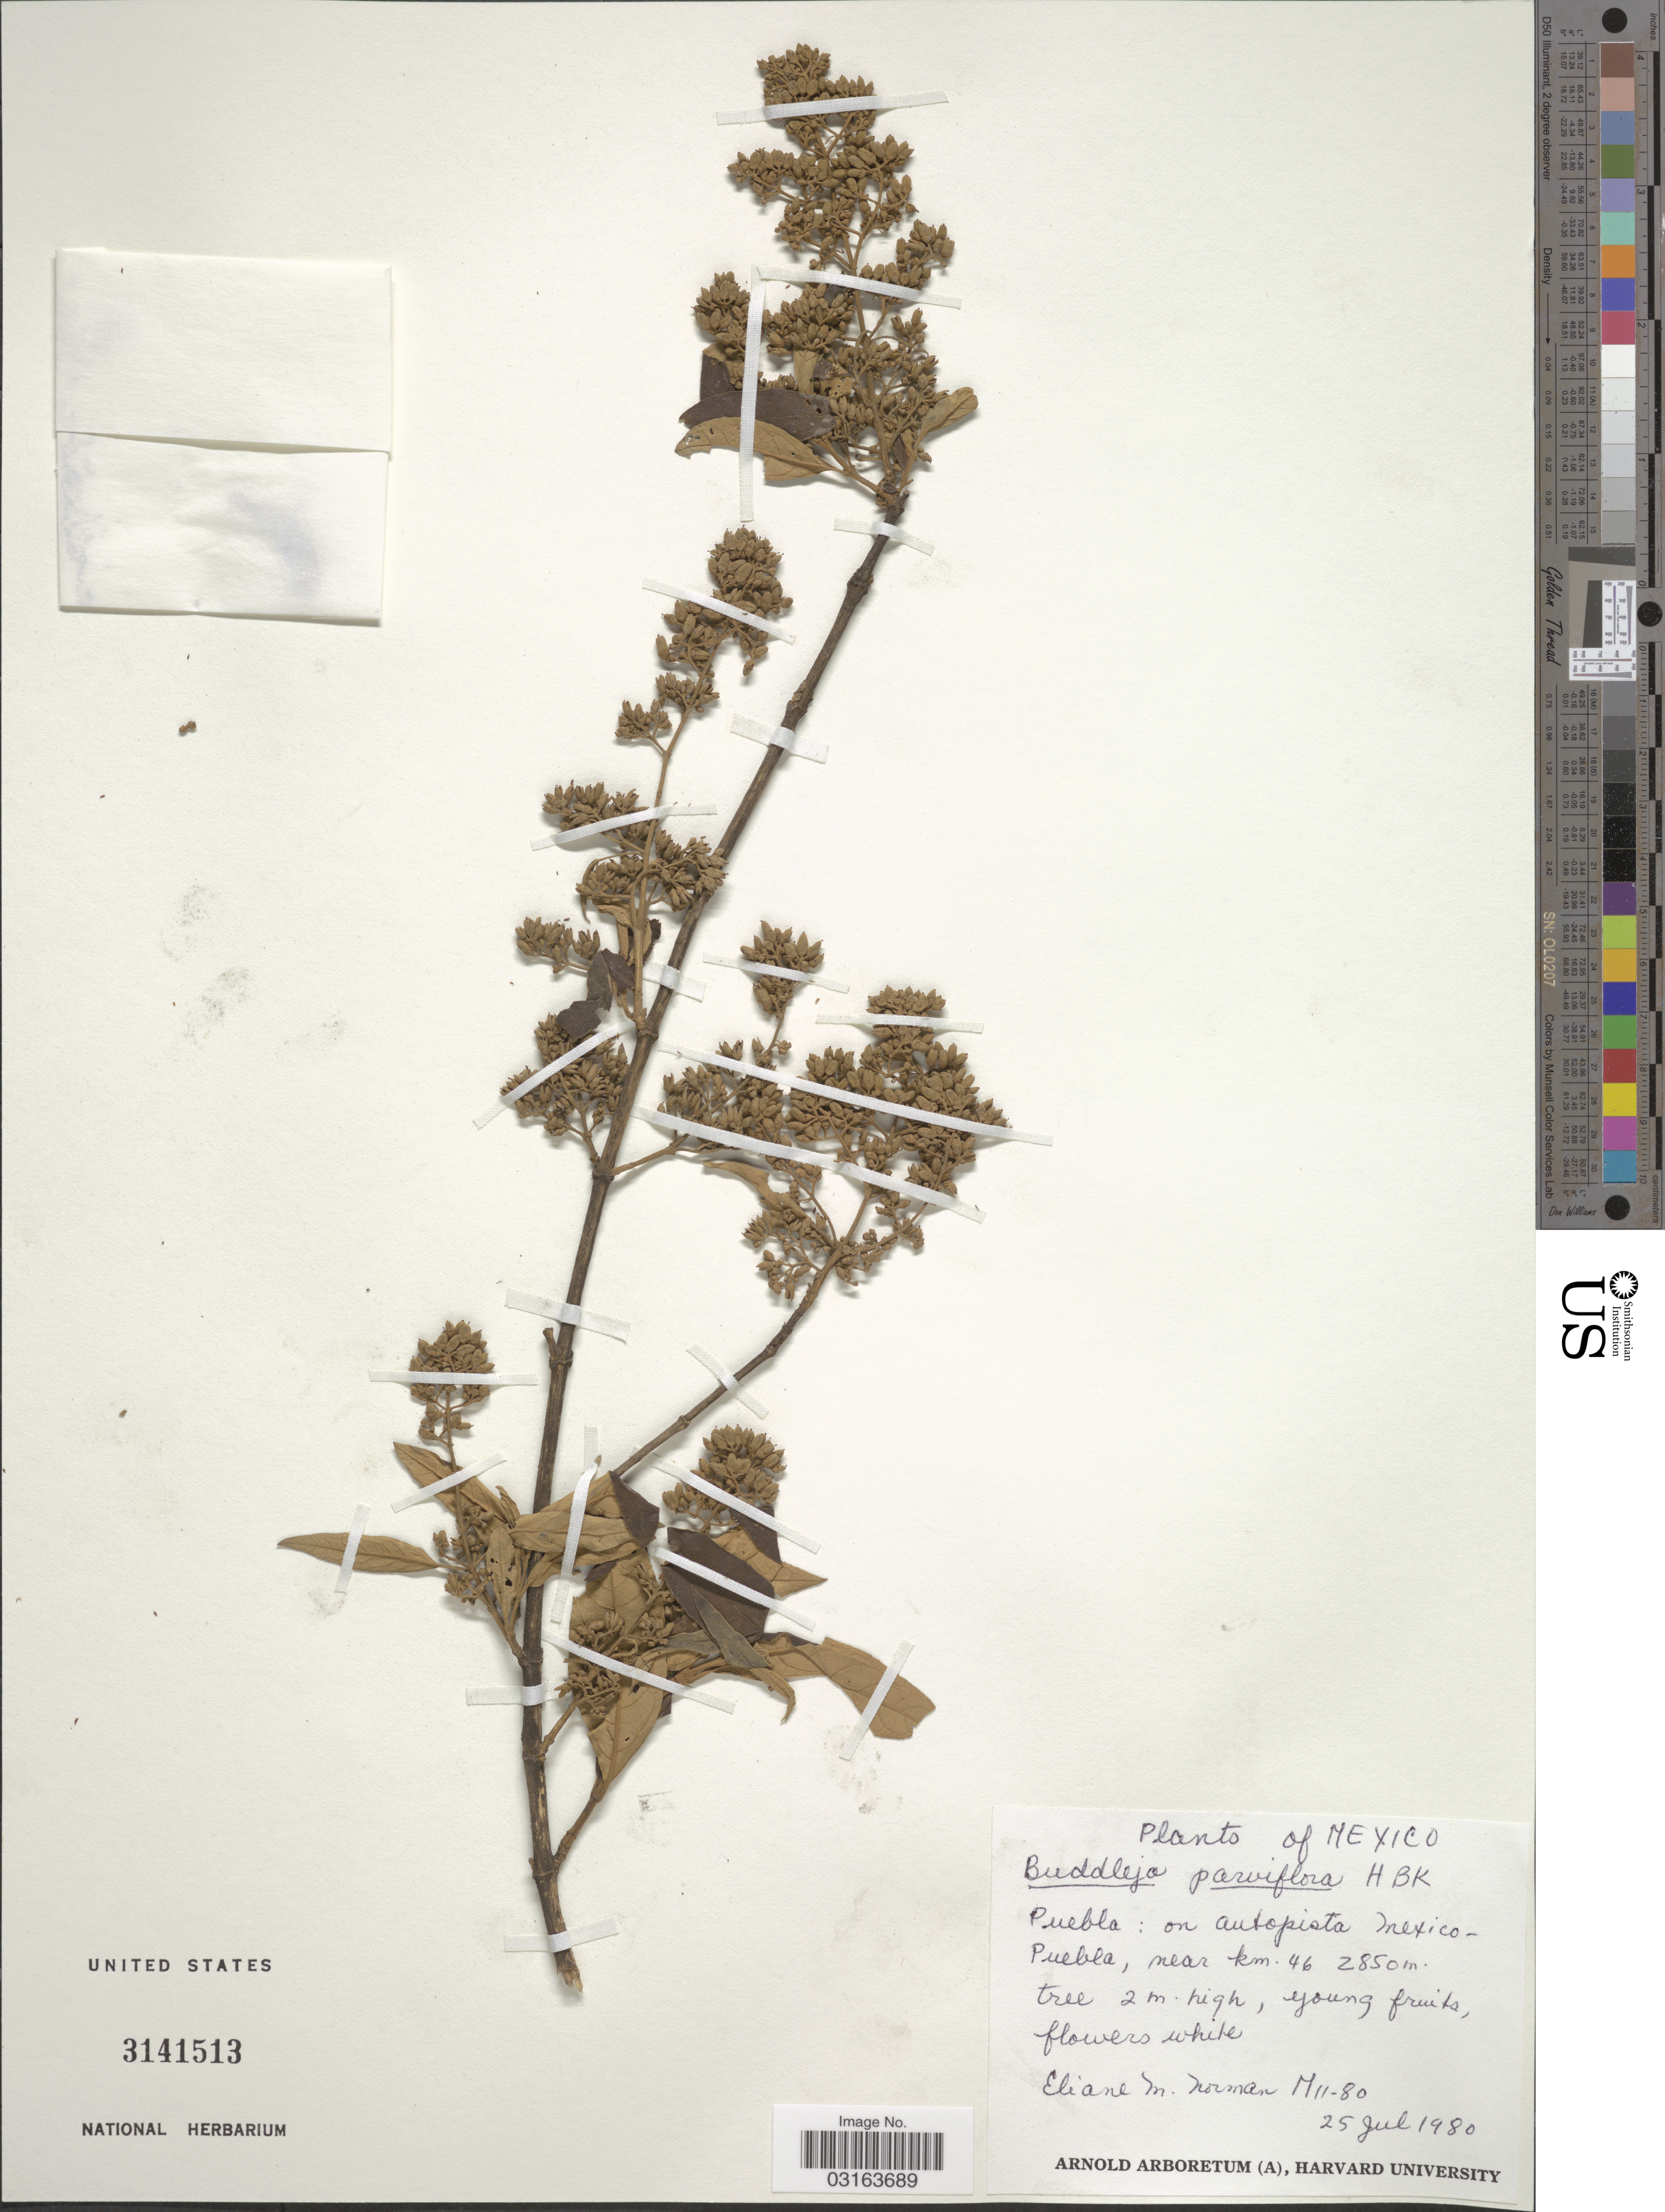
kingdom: Plantae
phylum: Tracheophyta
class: Magnoliopsida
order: Lamiales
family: Scrophulariaceae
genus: Buddleja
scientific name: Buddleja parviflora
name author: Kunth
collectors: E. Norman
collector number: M11-80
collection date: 1980-07-25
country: Mexico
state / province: Puebla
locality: On autopista Mexico-Puebla, near km. 46.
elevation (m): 2850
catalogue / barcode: US 3141513